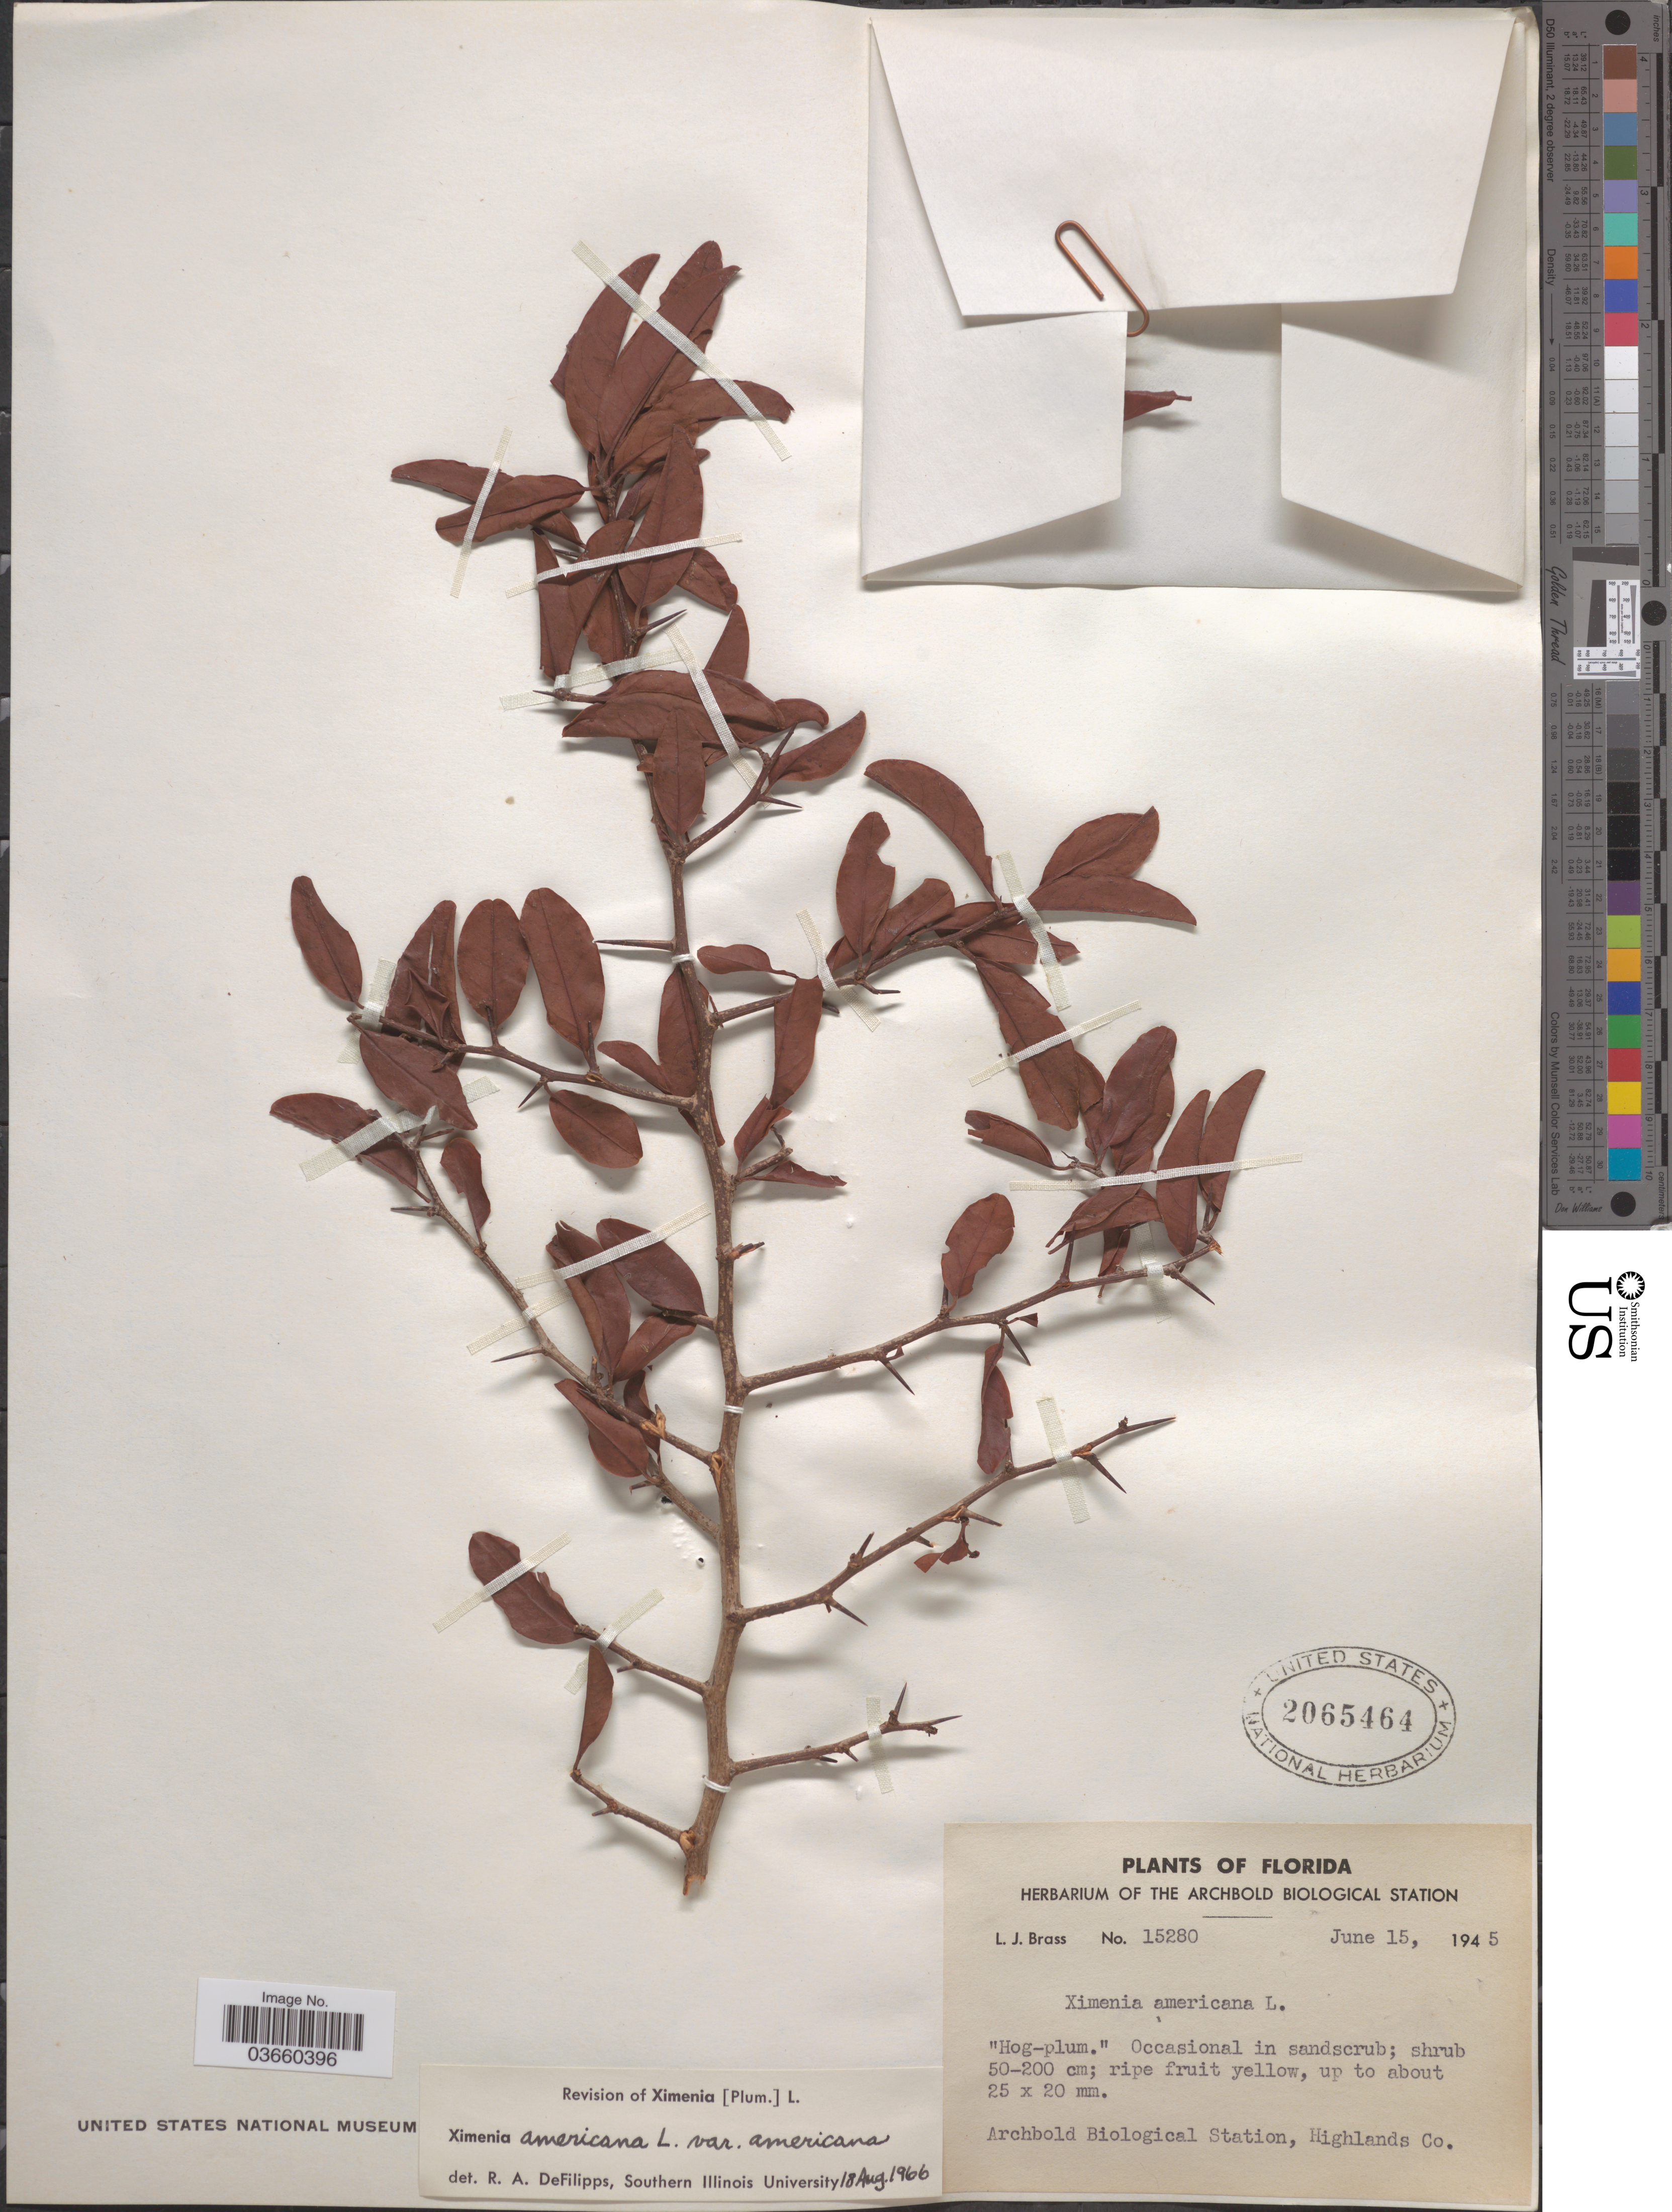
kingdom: Plantae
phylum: Tracheophyta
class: Magnoliopsida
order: Santalales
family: Ximeniaceae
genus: Ximenia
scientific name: Ximenia americana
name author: L.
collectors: L. J. Brass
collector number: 15280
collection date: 1945-06-15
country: United States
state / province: Florida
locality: Archbold Biological Station, Highlands Co.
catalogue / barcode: US 2065464